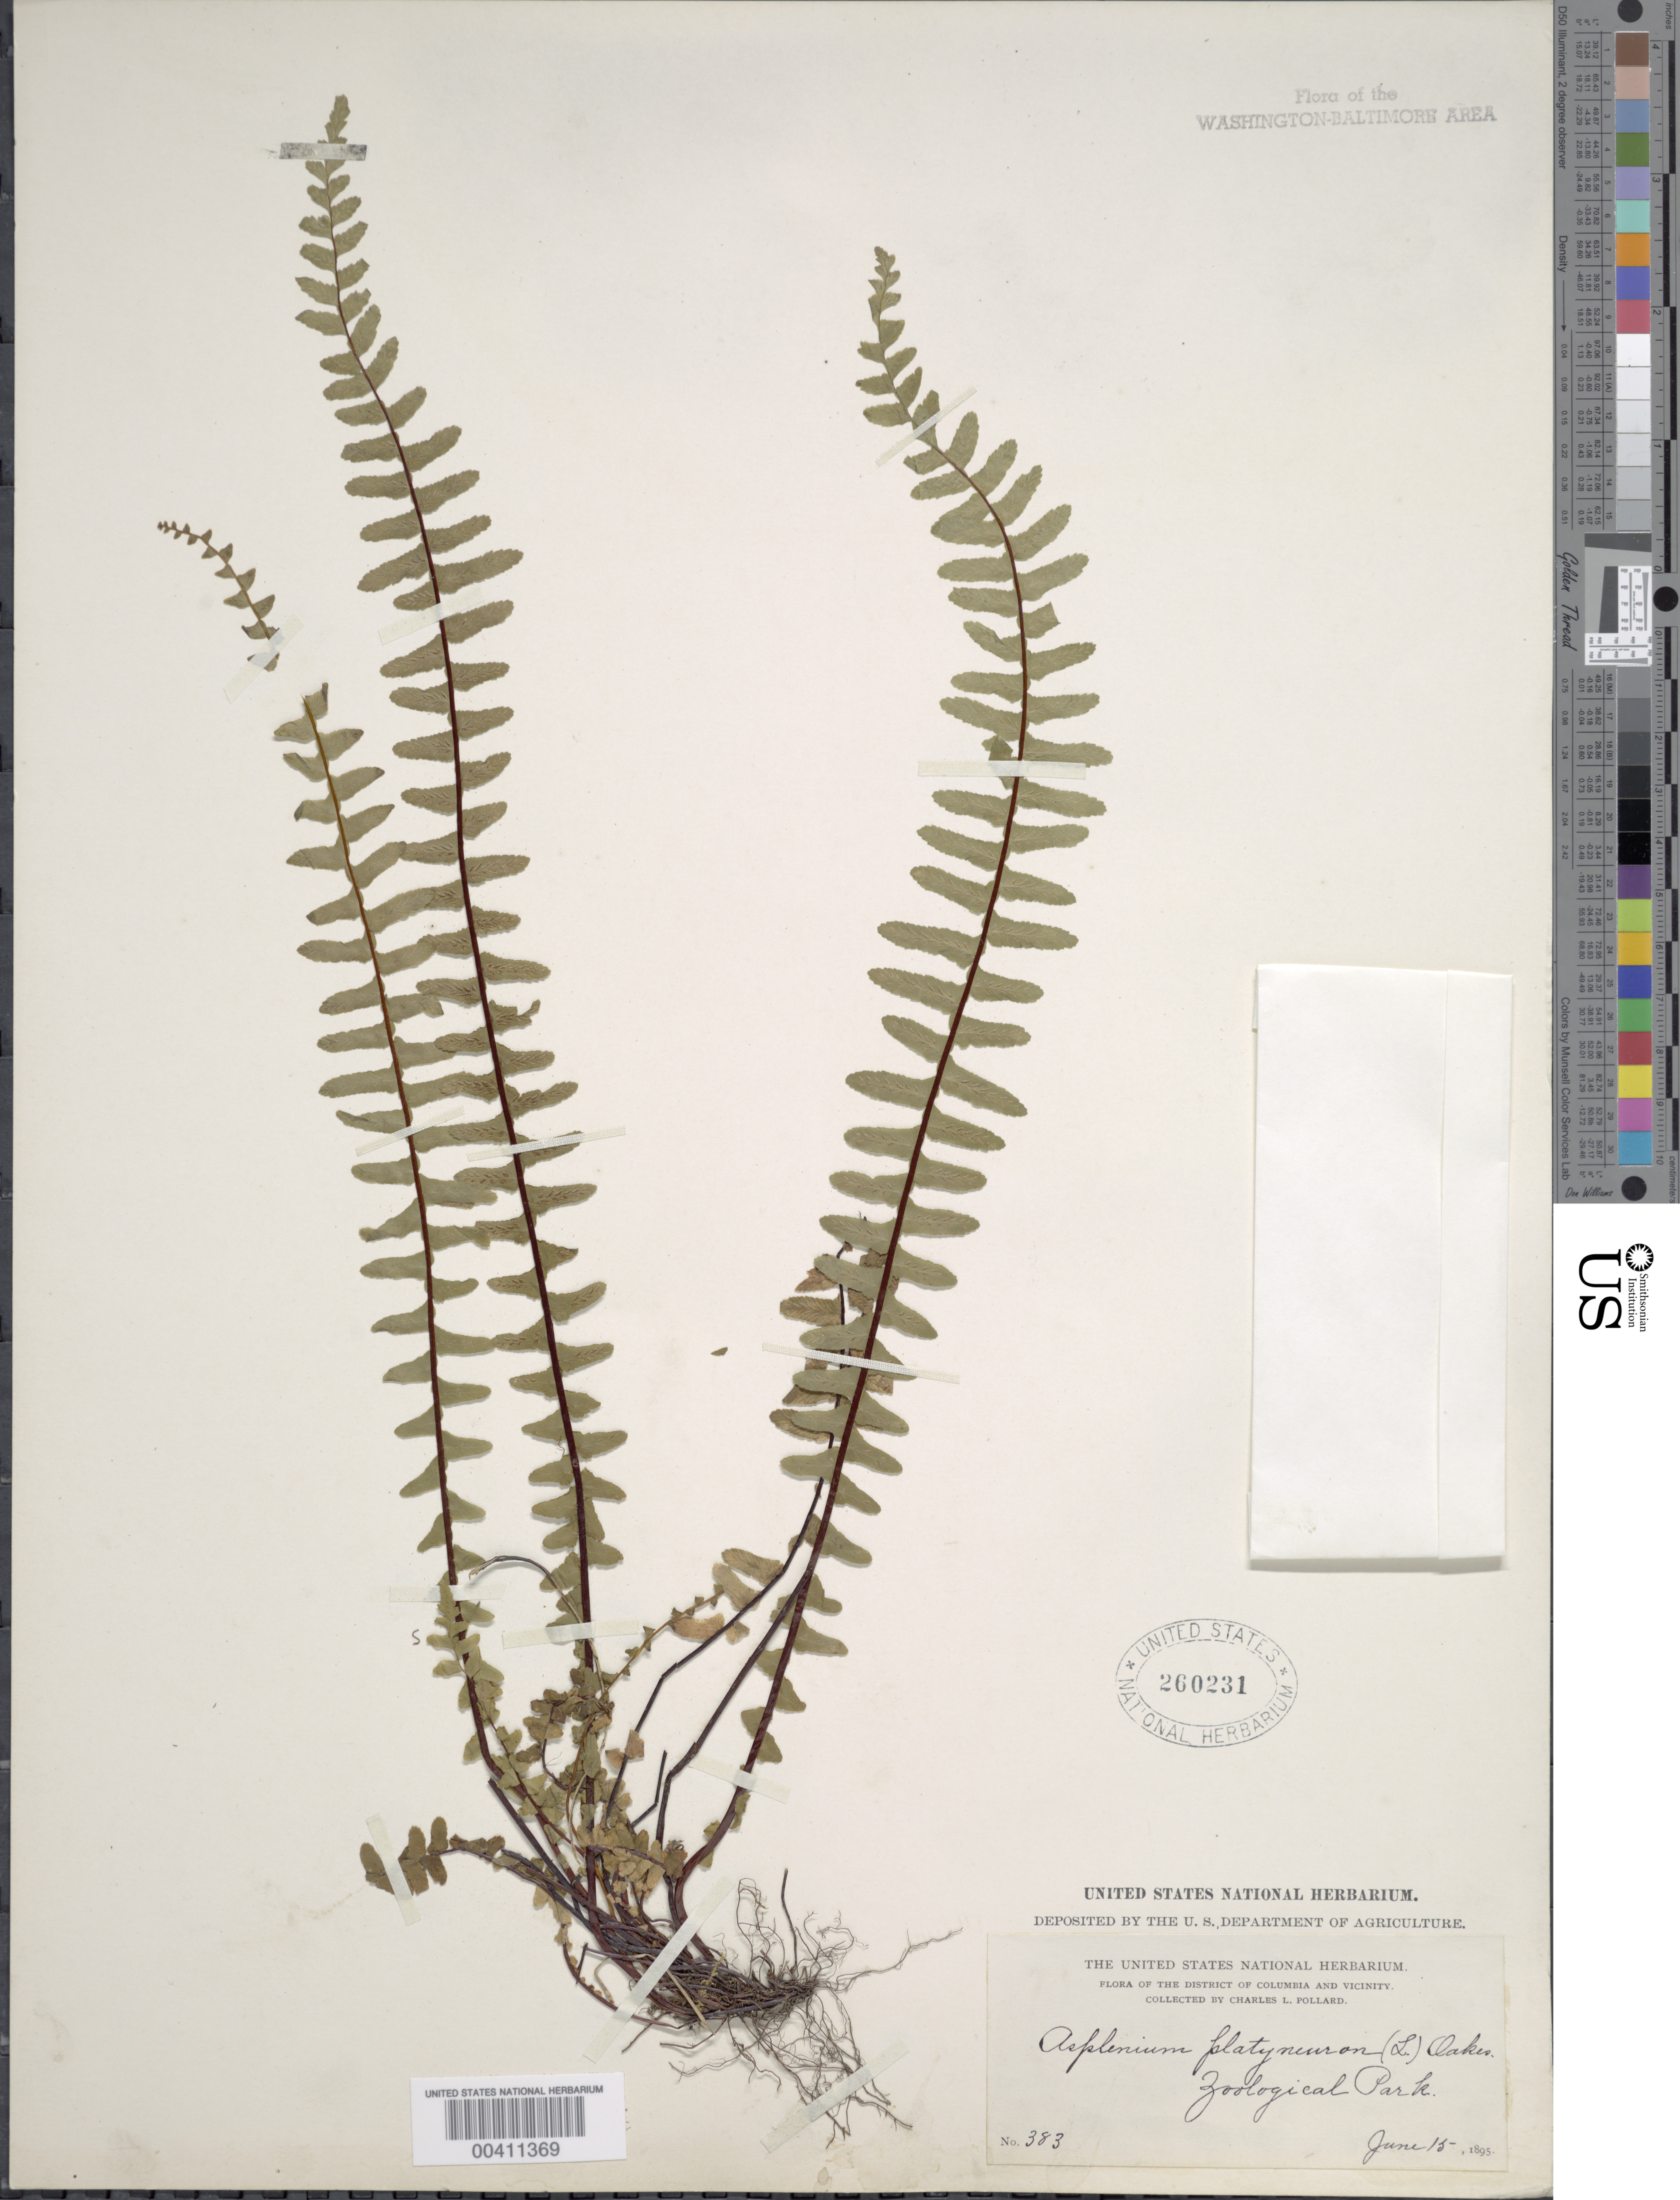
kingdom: Plantae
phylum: Tracheophyta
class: Polypodiopsida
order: Polypodiales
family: Aspleniaceae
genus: Asplenium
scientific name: Asplenium platyneuron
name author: (L.) Britton, Stearns & Poggenb.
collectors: C. L. Pollard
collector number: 383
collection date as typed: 15 Jun 1895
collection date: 1895-06-15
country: United States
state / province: District of Columbia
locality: Zoological Park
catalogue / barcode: US 260231